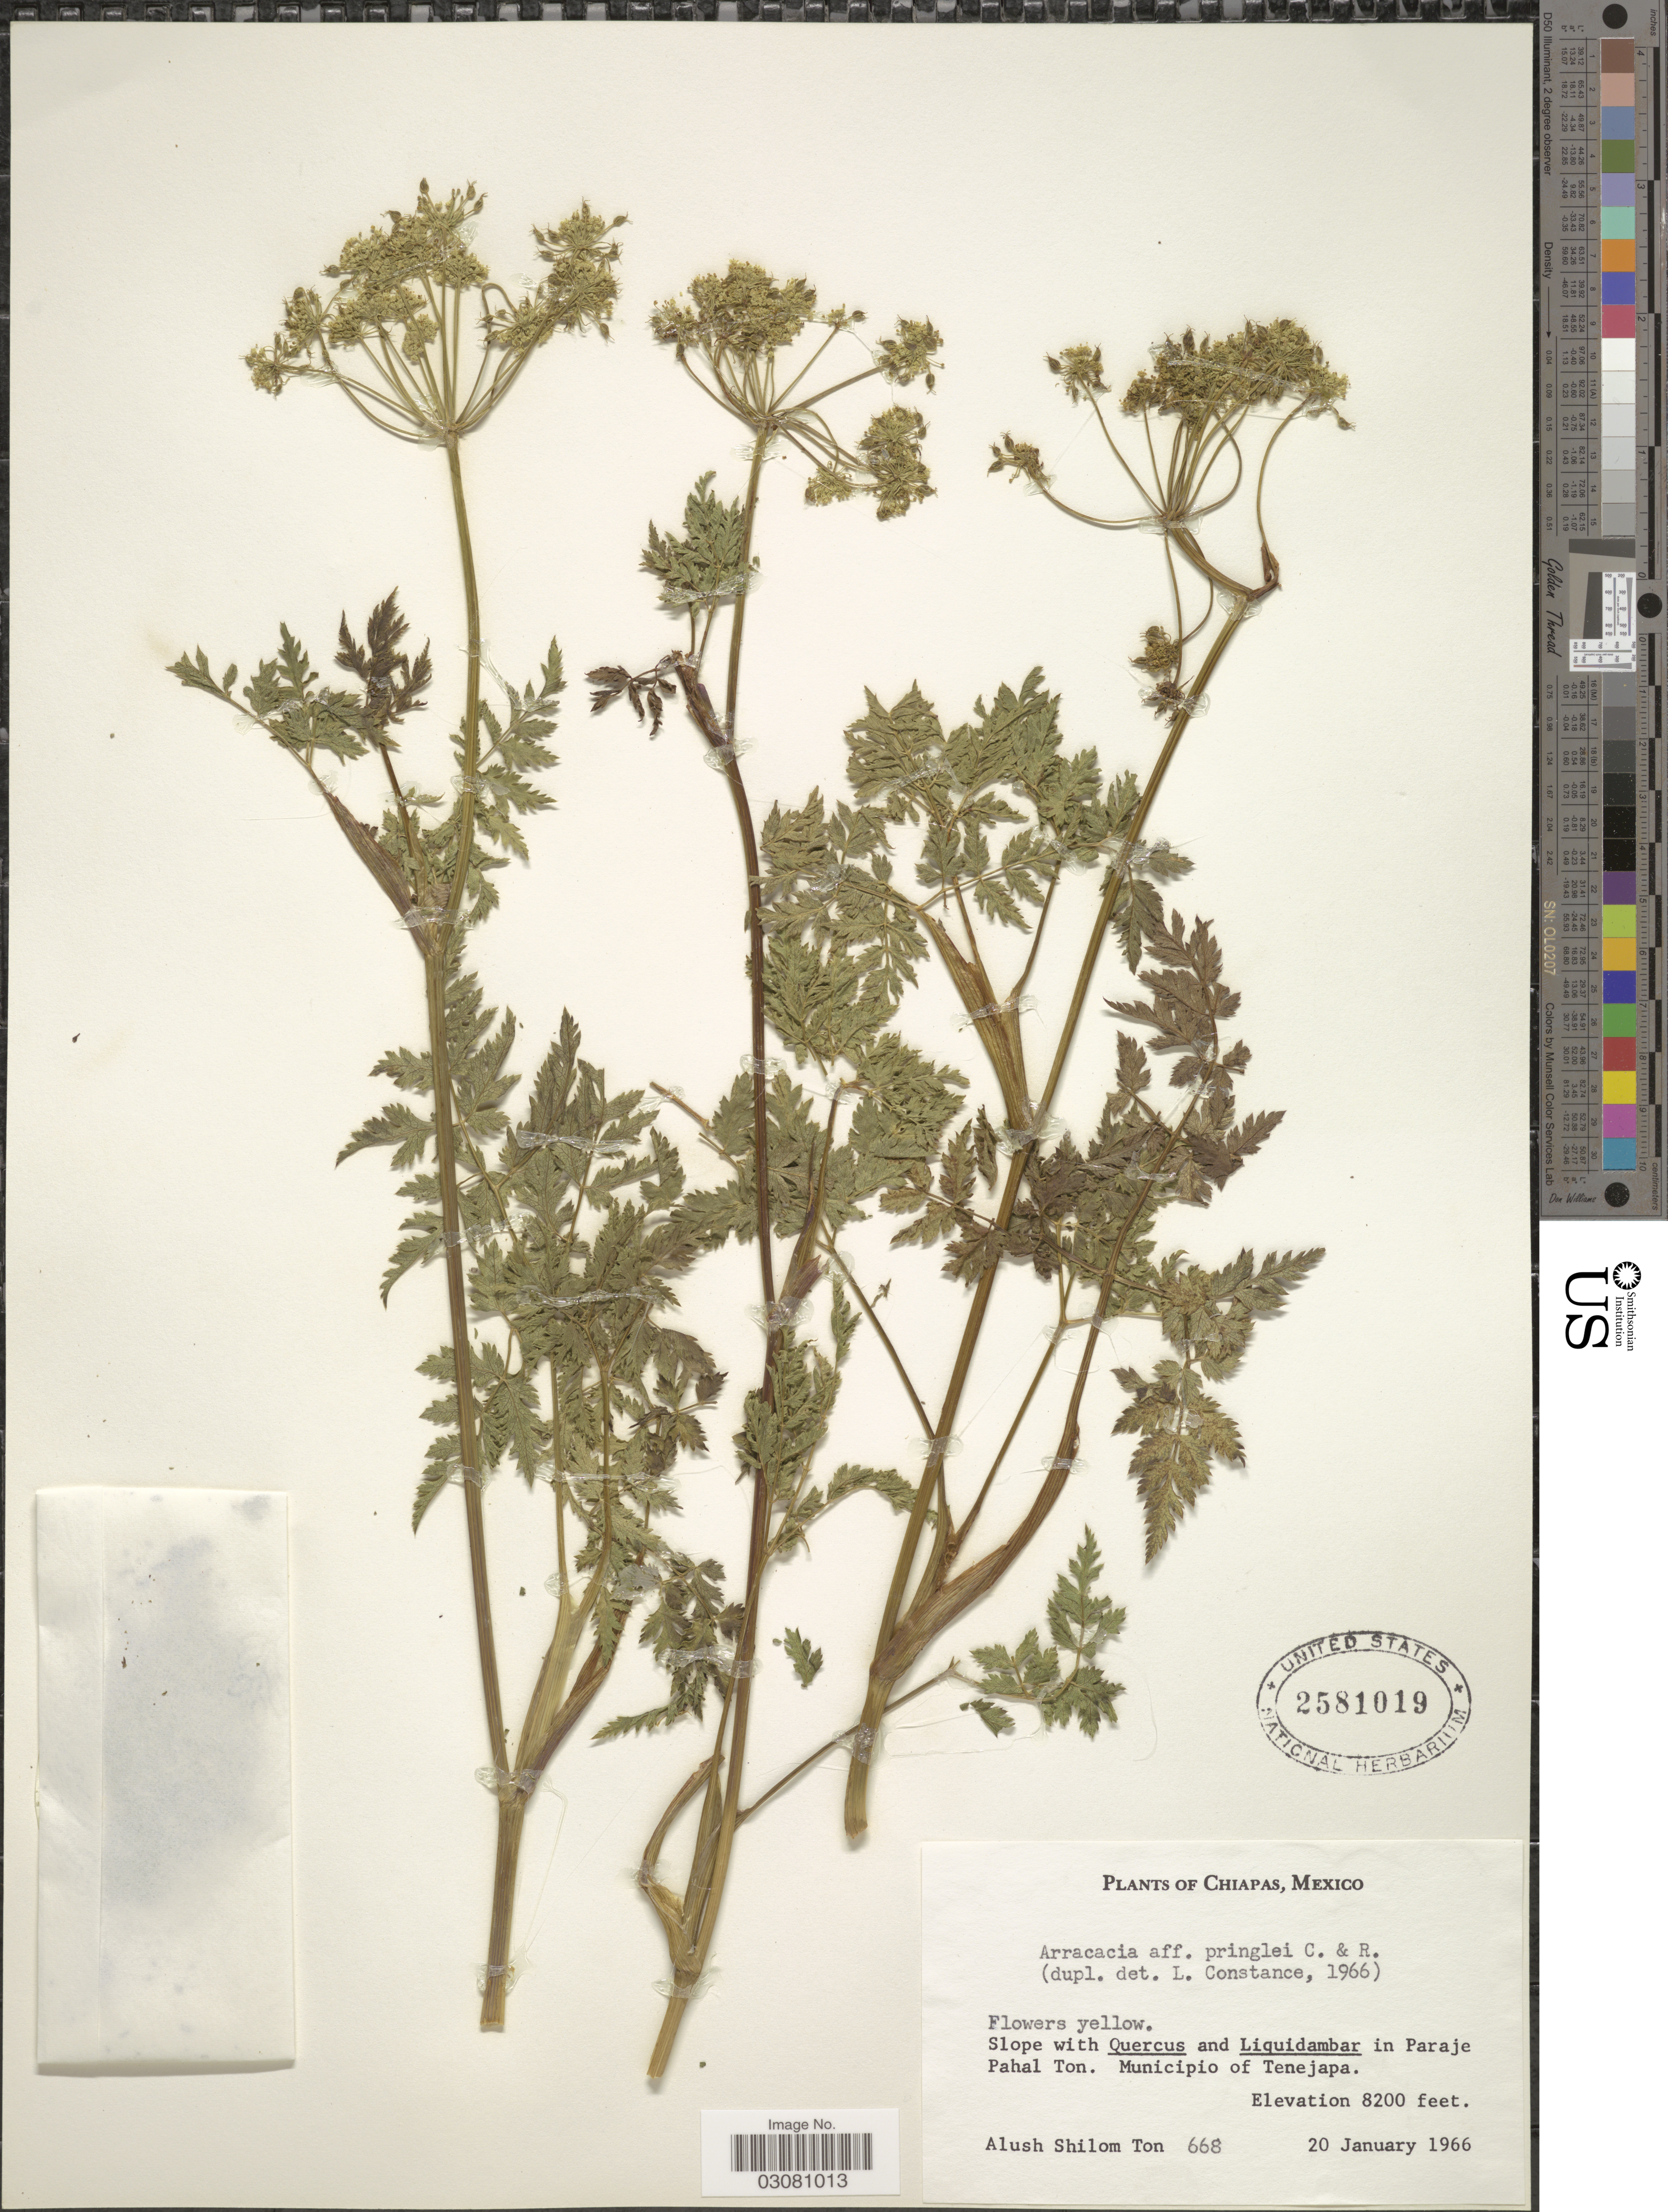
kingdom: Plantae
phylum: Tracheophyta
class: Magnoliopsida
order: Apiales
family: Apiaceae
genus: Arracacia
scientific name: Arracacia pringlei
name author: J.M. Coult. & Rose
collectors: A. Ton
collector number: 668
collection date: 1966-01-20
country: Mexico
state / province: Chiapas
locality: In Paraje Pahal Ton. Municipio of Tenejapa.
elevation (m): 2499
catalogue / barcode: US 2581019